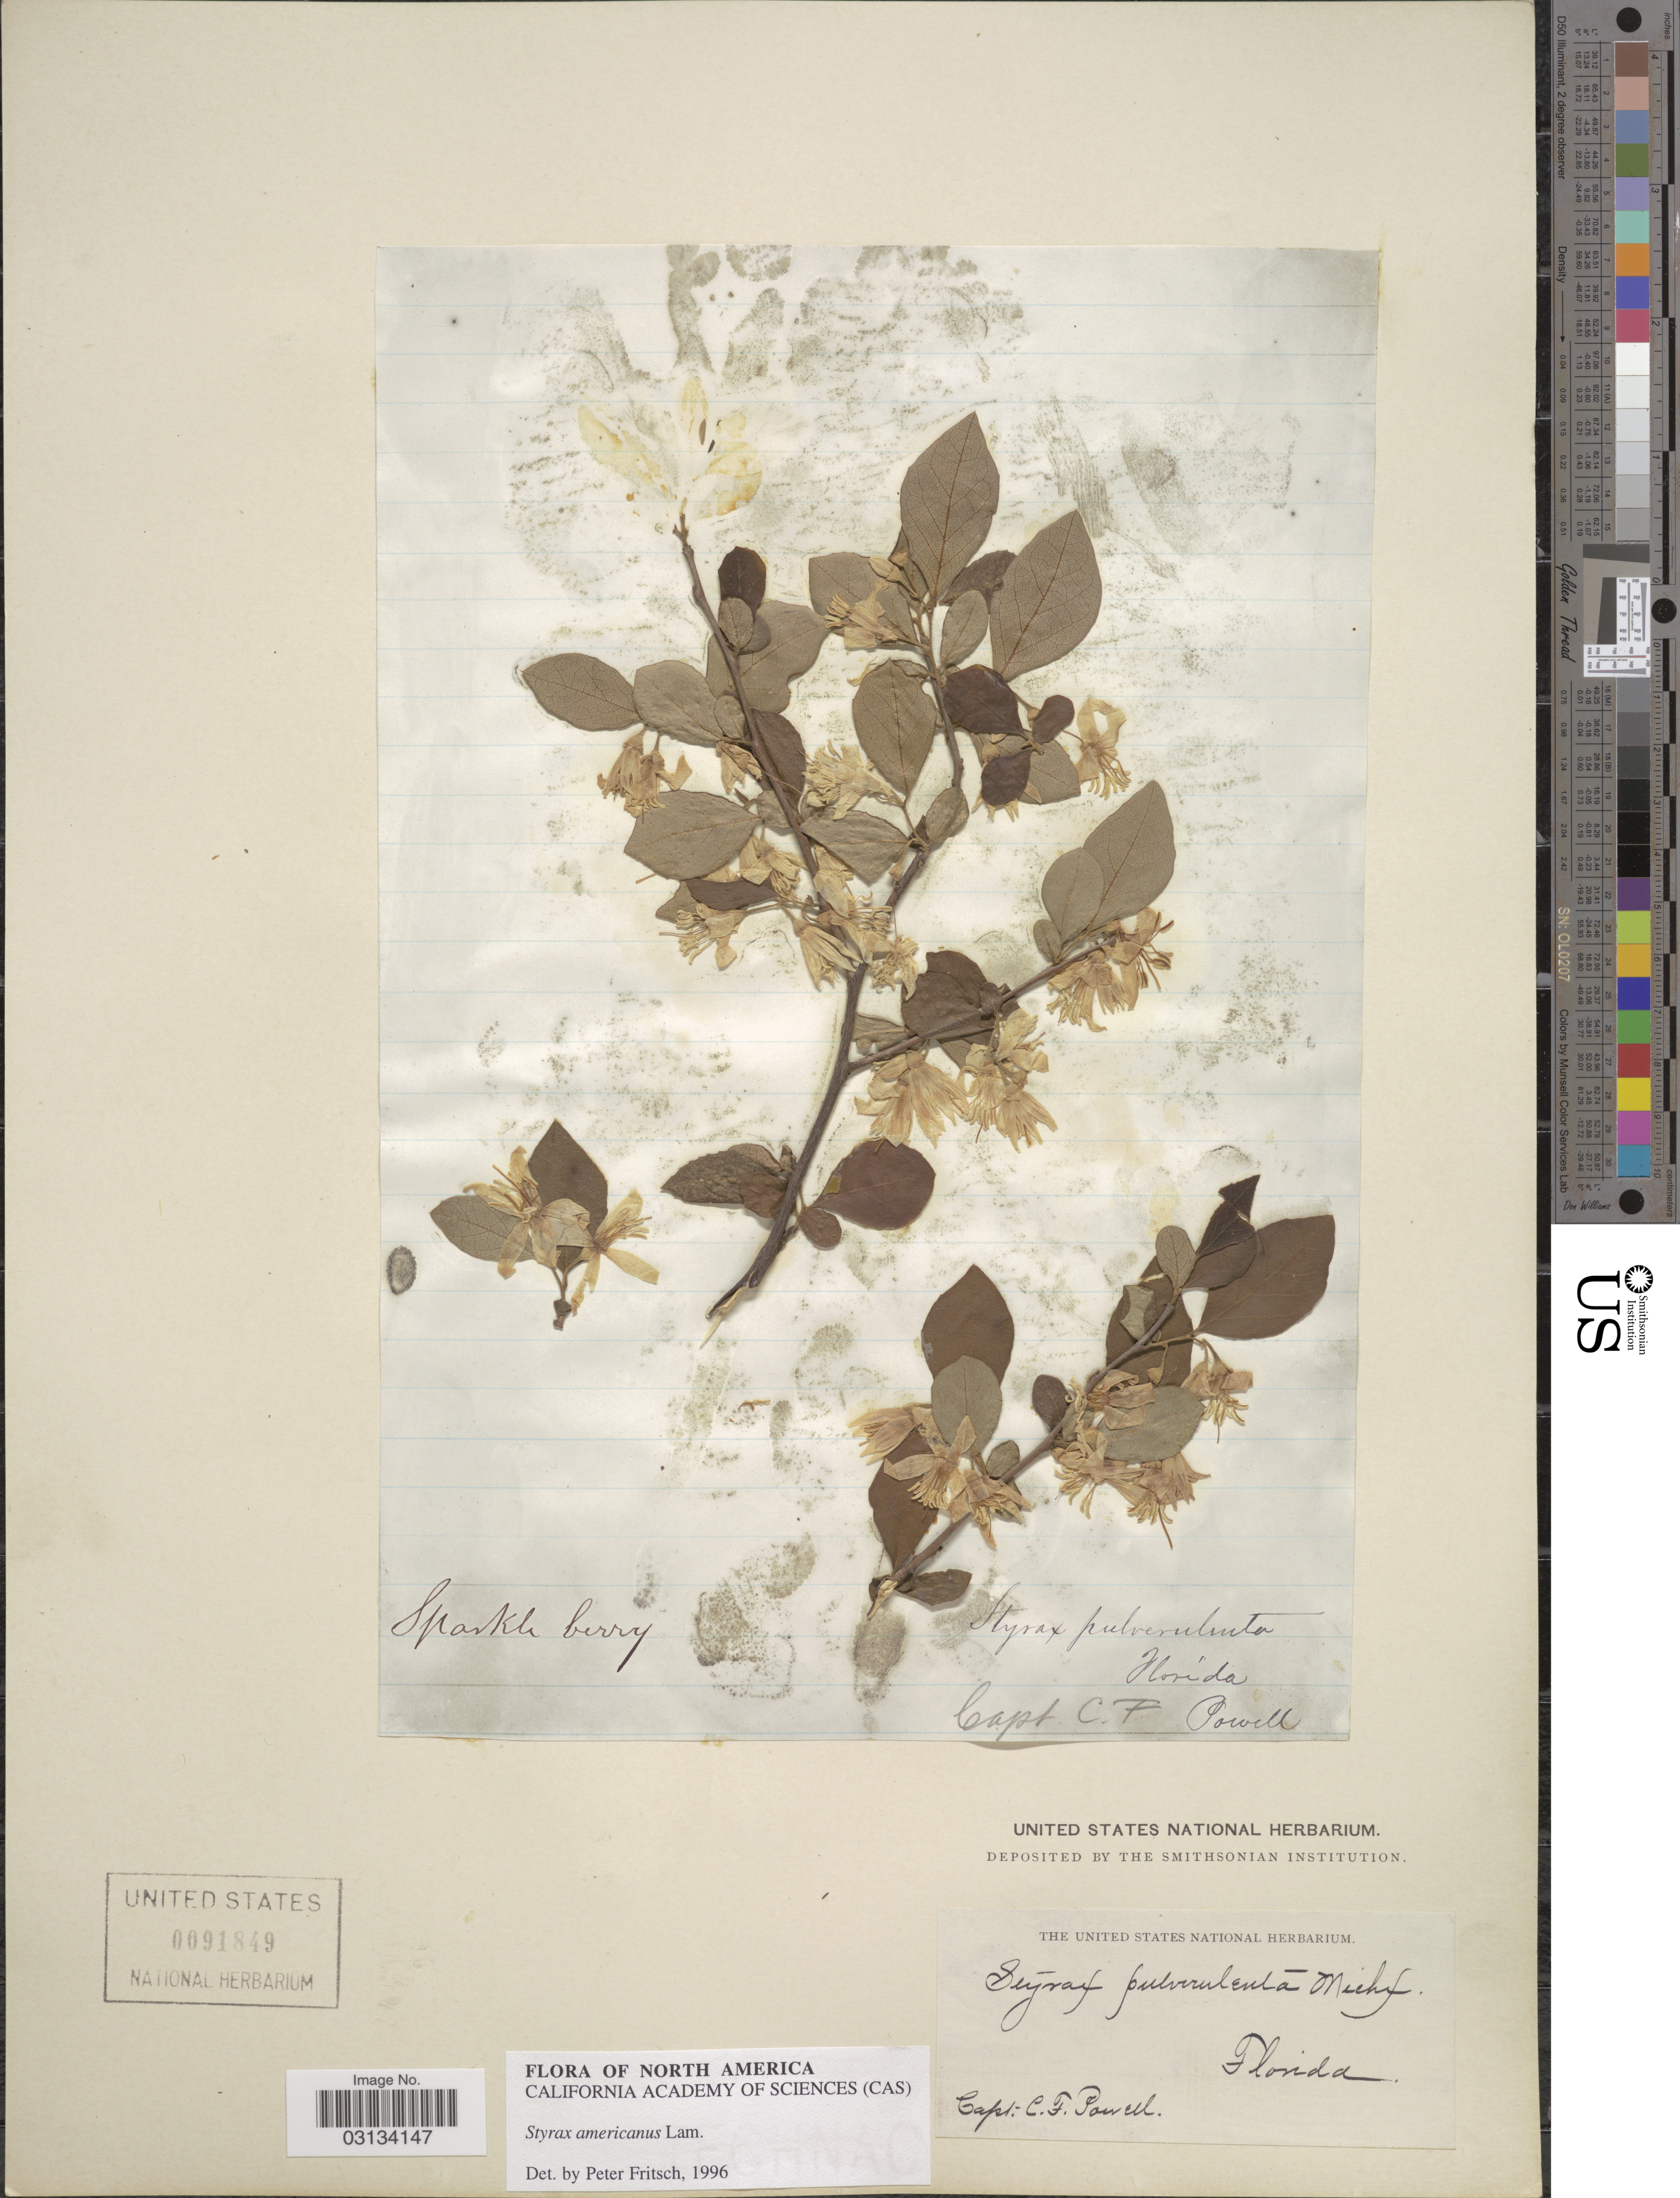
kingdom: Plantae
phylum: Tracheophyta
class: Magnoliopsida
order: Ericales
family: Styracaceae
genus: Styrax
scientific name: Styrax americanus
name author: Lam.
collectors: C. F. Powell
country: United States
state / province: Florida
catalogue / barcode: US 91849